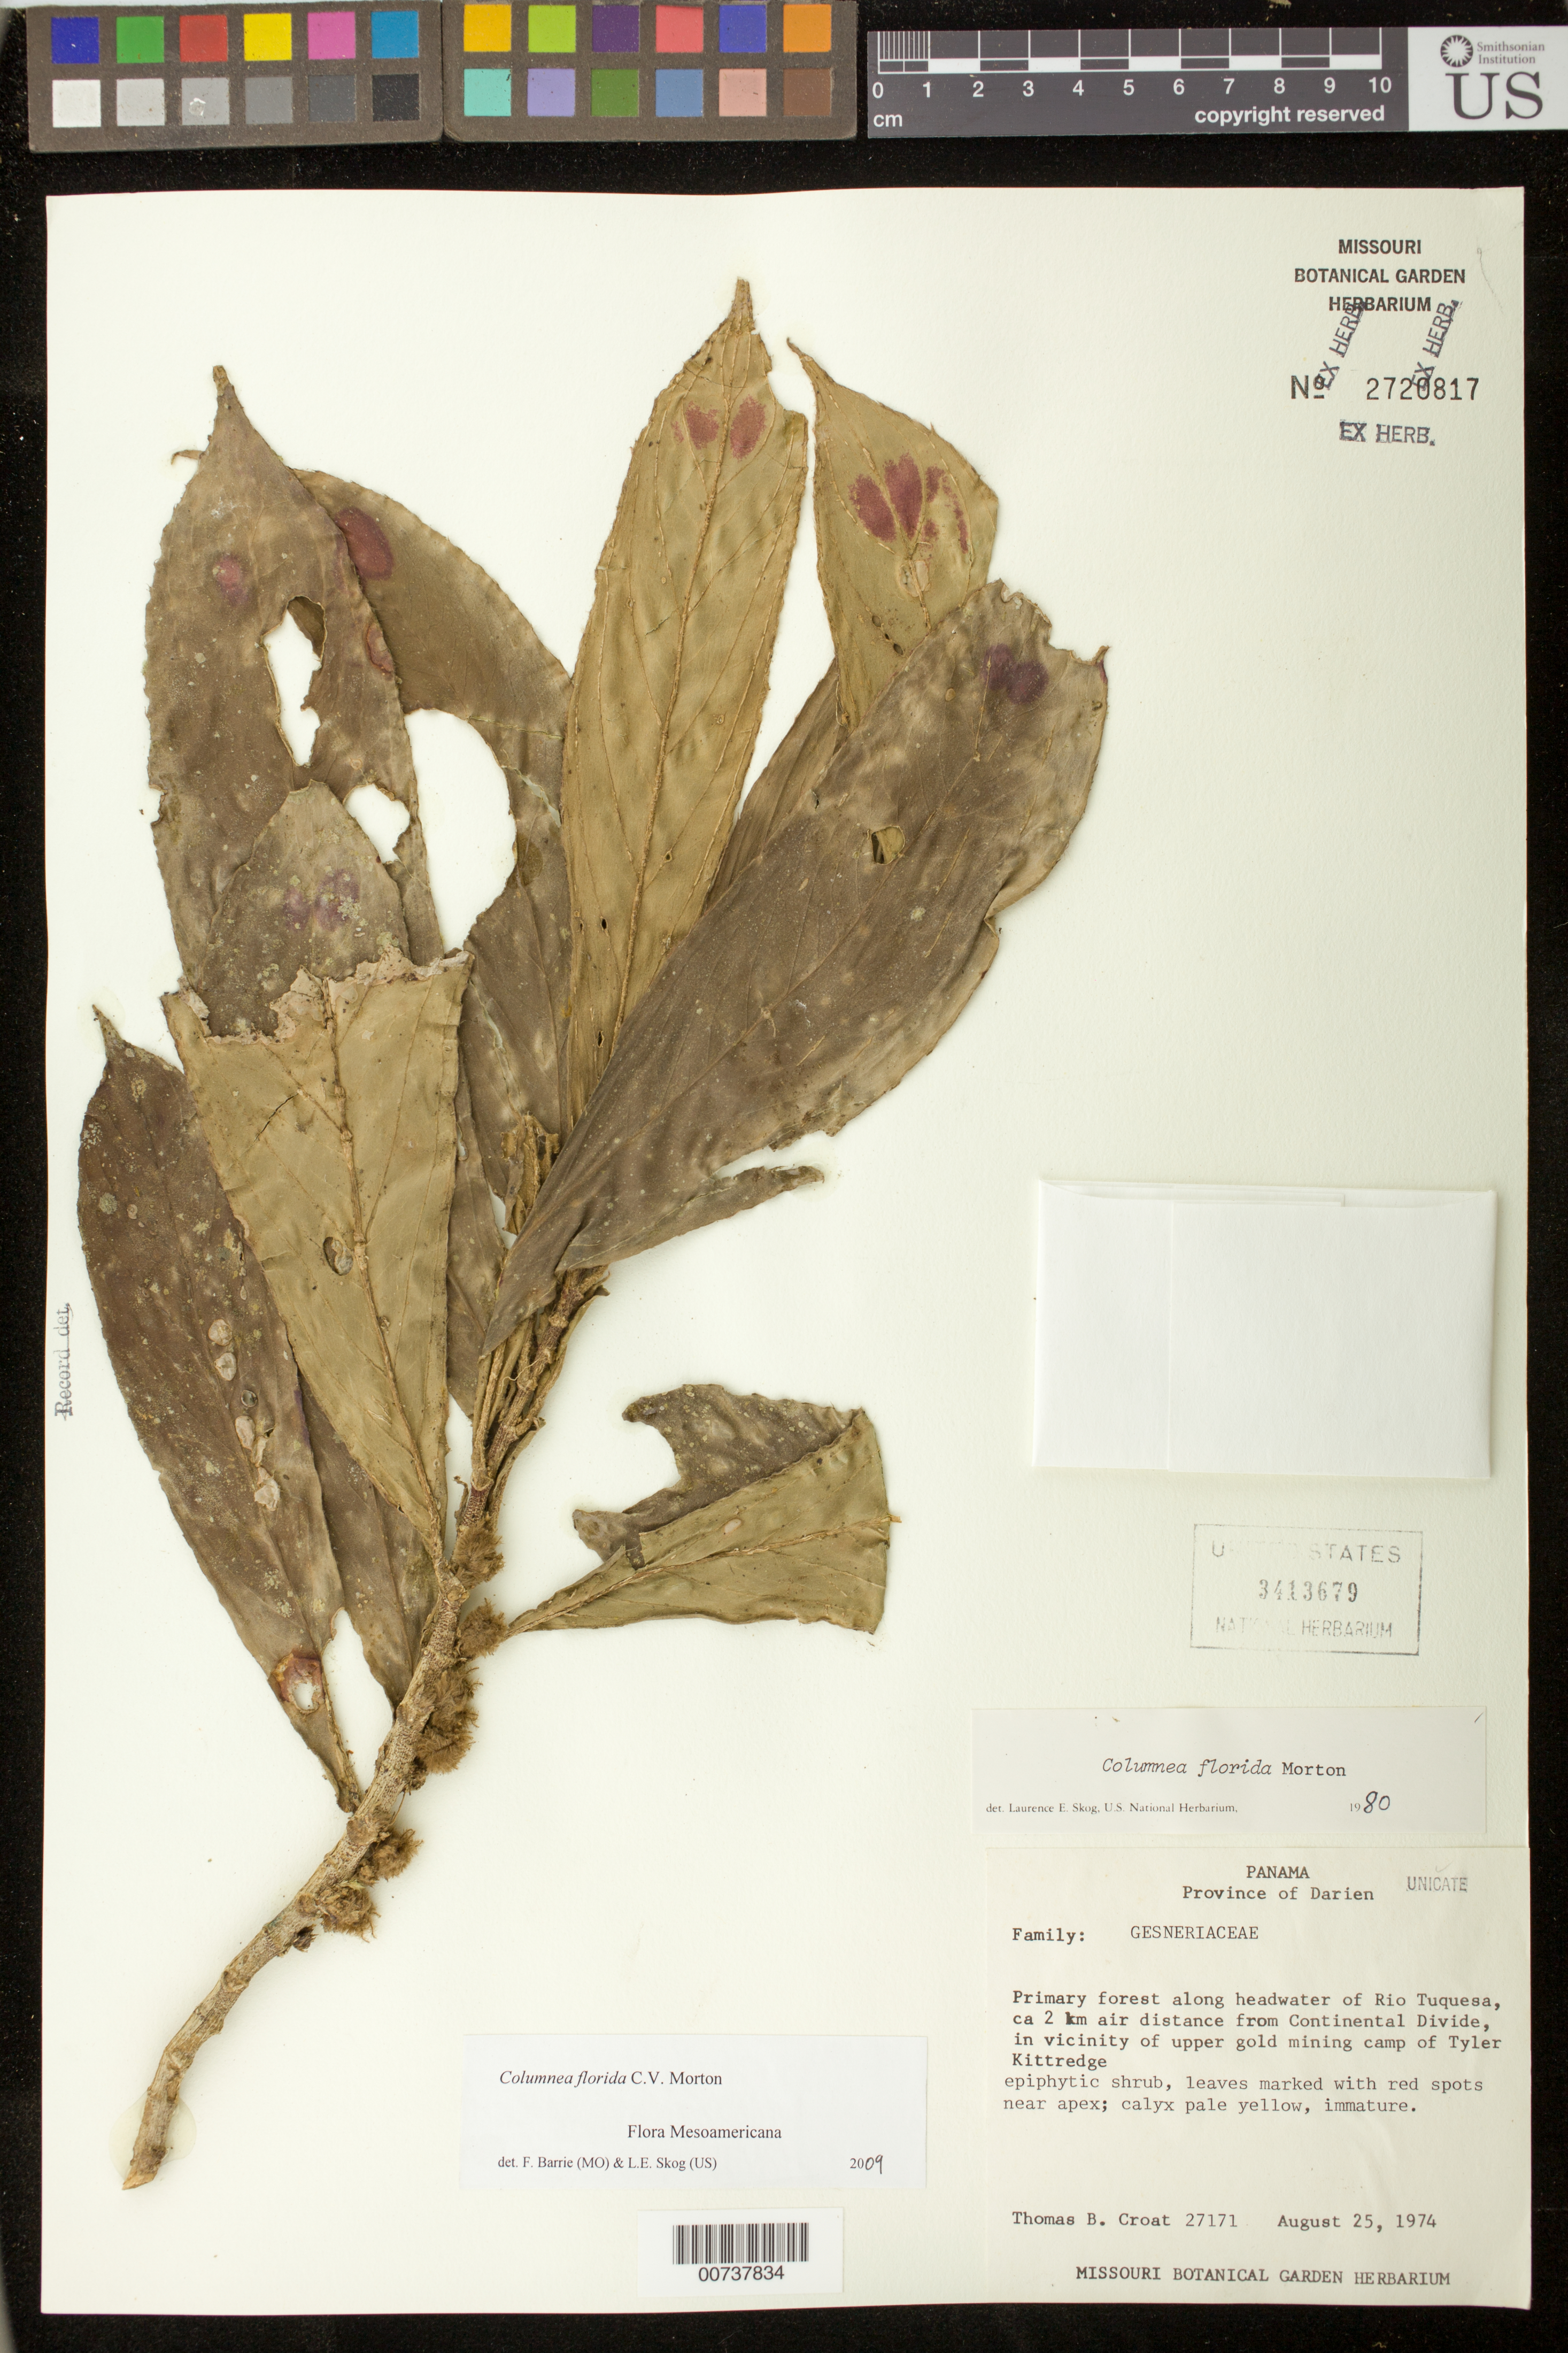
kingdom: Plantae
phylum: Tracheophyta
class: Magnoliopsida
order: Lamiales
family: Gesneriaceae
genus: Columnea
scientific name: Columnea florida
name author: C.V. Morton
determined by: Skog, Laurence E.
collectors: T. B. Croat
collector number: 27171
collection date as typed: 25 Aug 1974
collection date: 1974-08-25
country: Panama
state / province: Darién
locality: Along headwater of Rio Tuquesa, ca. 2 km air distance from Continental Divide, in vicinity of upper gold mining camp of Tyler Kittredge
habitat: Primary forest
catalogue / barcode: US 3413679